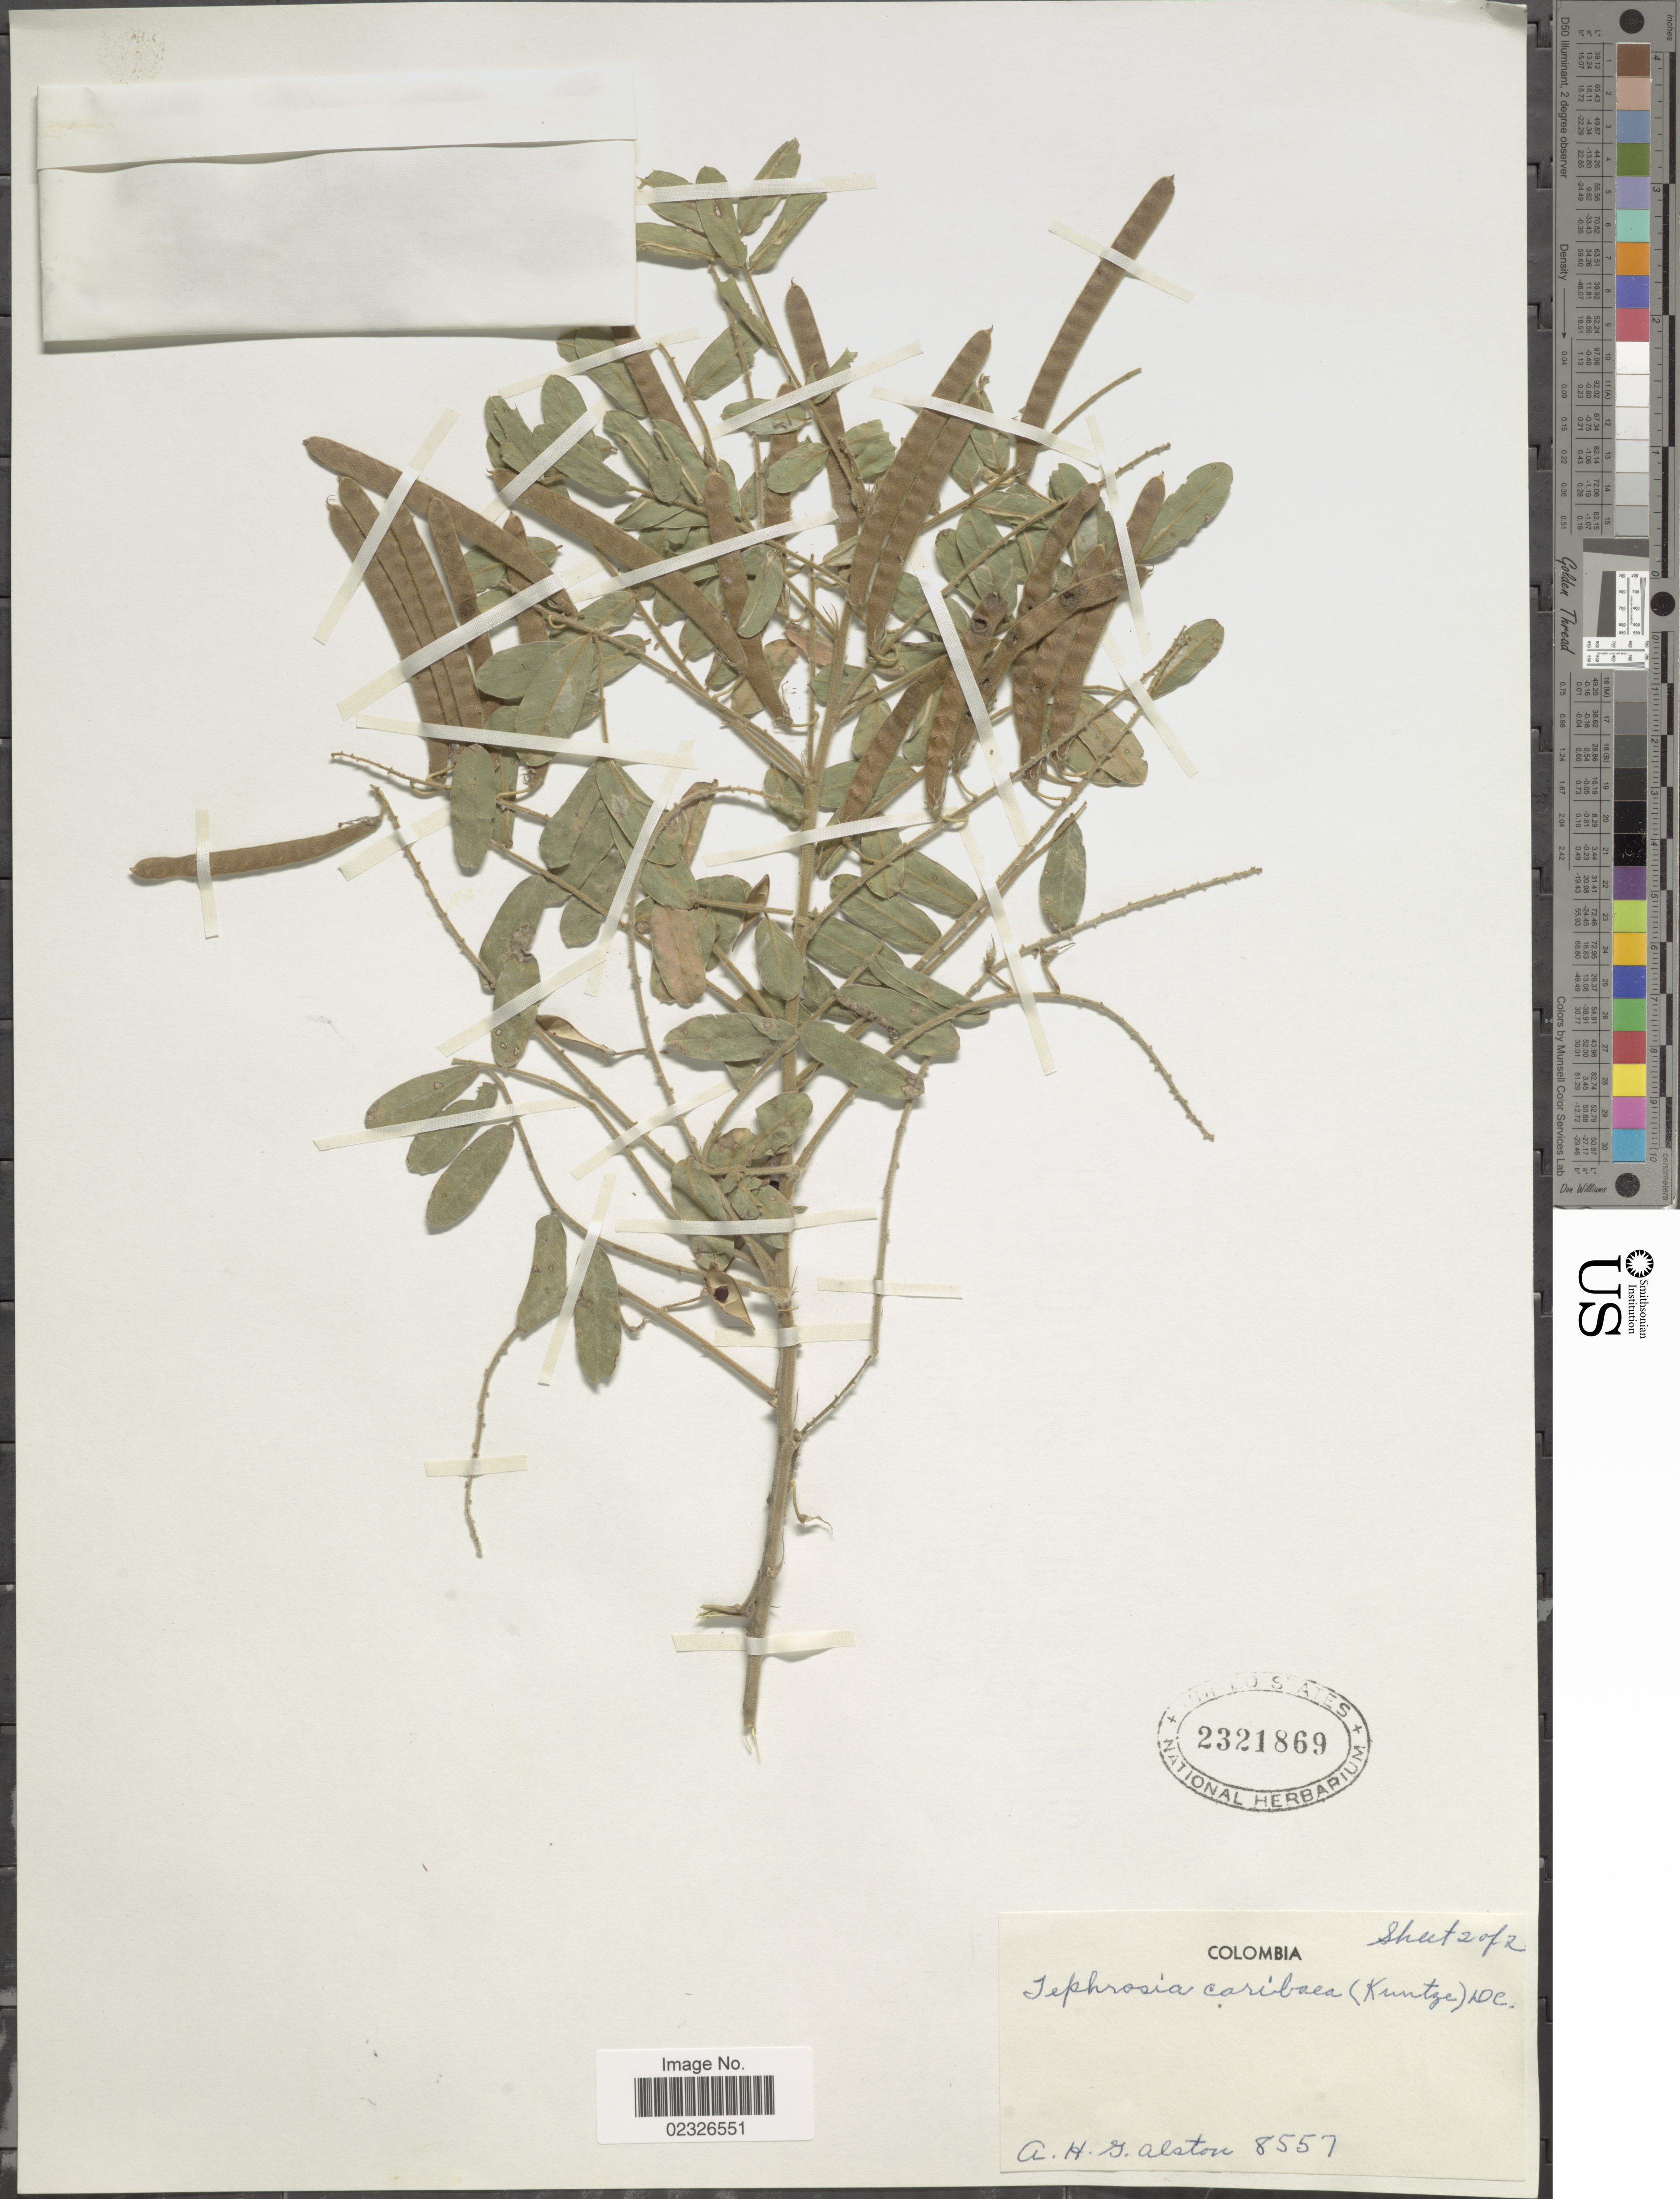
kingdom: Plantae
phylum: Tracheophyta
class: Magnoliopsida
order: Fabales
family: Fabaceae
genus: Coursetia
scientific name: Coursetia caribaea var. caribaea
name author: (Jacq.) Lavin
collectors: A. H. Alston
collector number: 8557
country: Colombia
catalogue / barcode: US 2321869